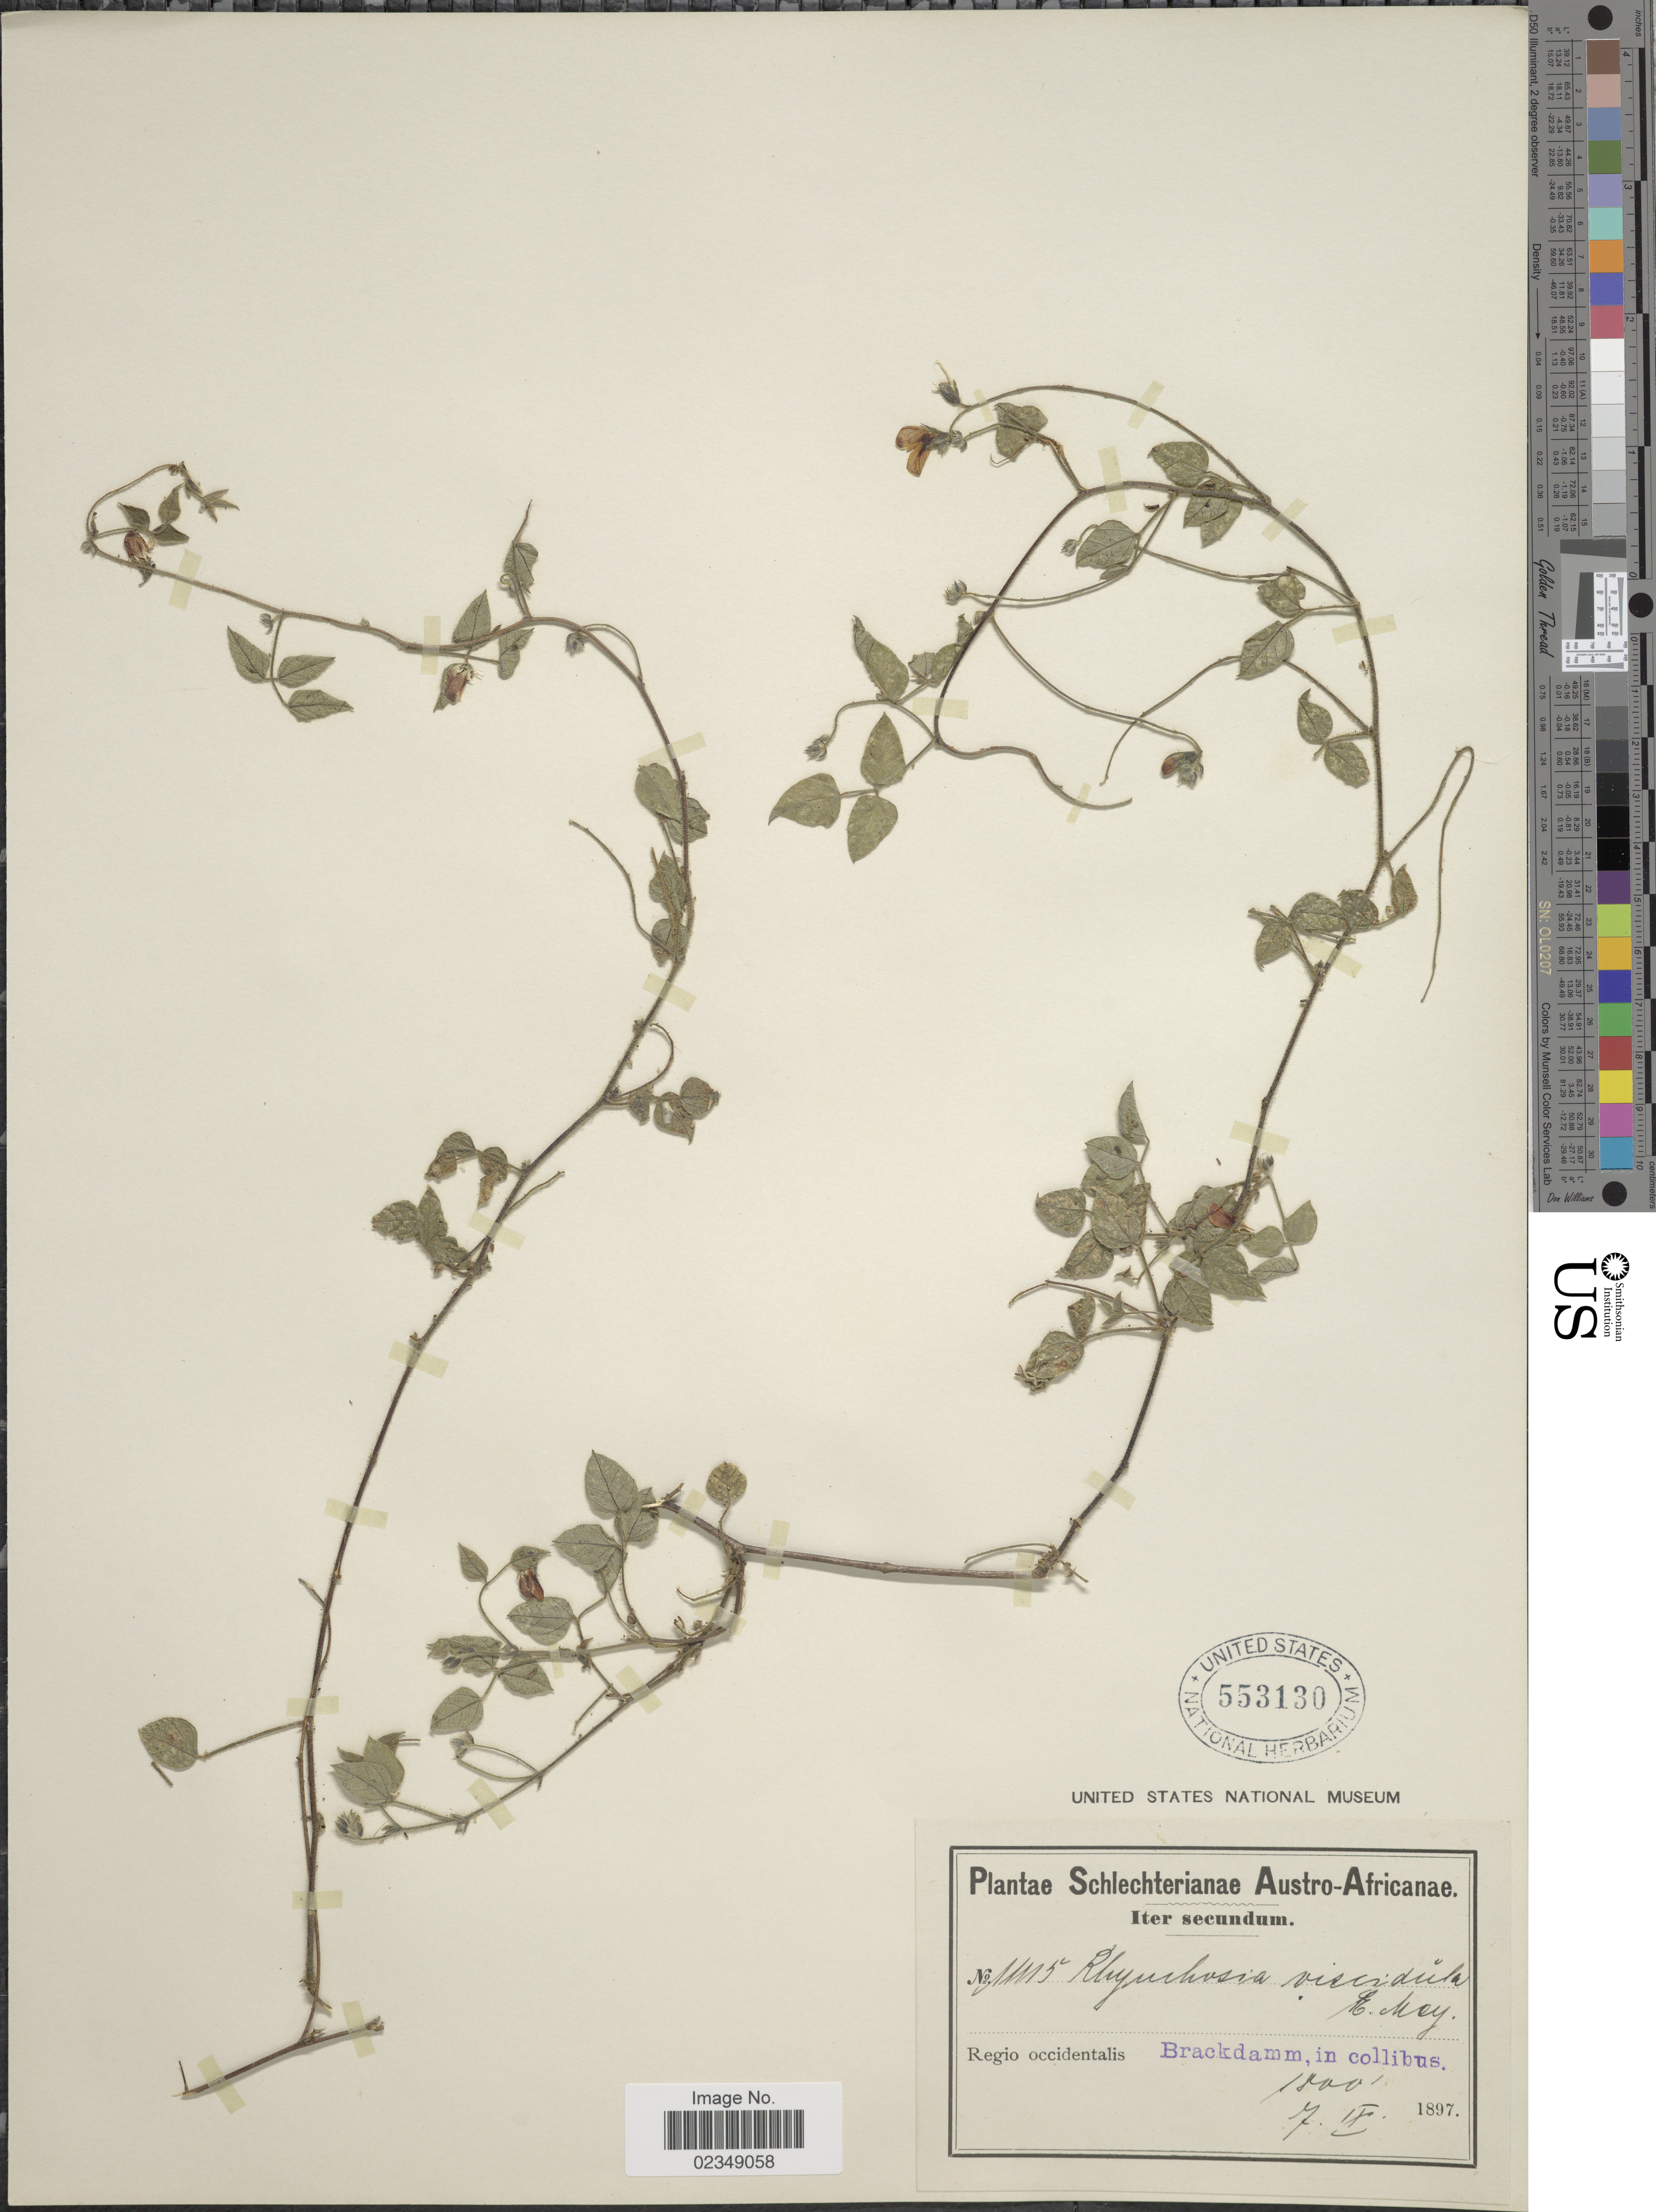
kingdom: Plantae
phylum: Tracheophyta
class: Magnoliopsida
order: Fabales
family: Fabaceae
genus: Rhynchosia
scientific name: Rhynchosia viscidula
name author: Steud.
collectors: Schlechter, --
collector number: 1115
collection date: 1897-09-07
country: South Africa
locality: Austro-Africanae, regio occidentalis Brackdamm, in collibus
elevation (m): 549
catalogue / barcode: US 553130